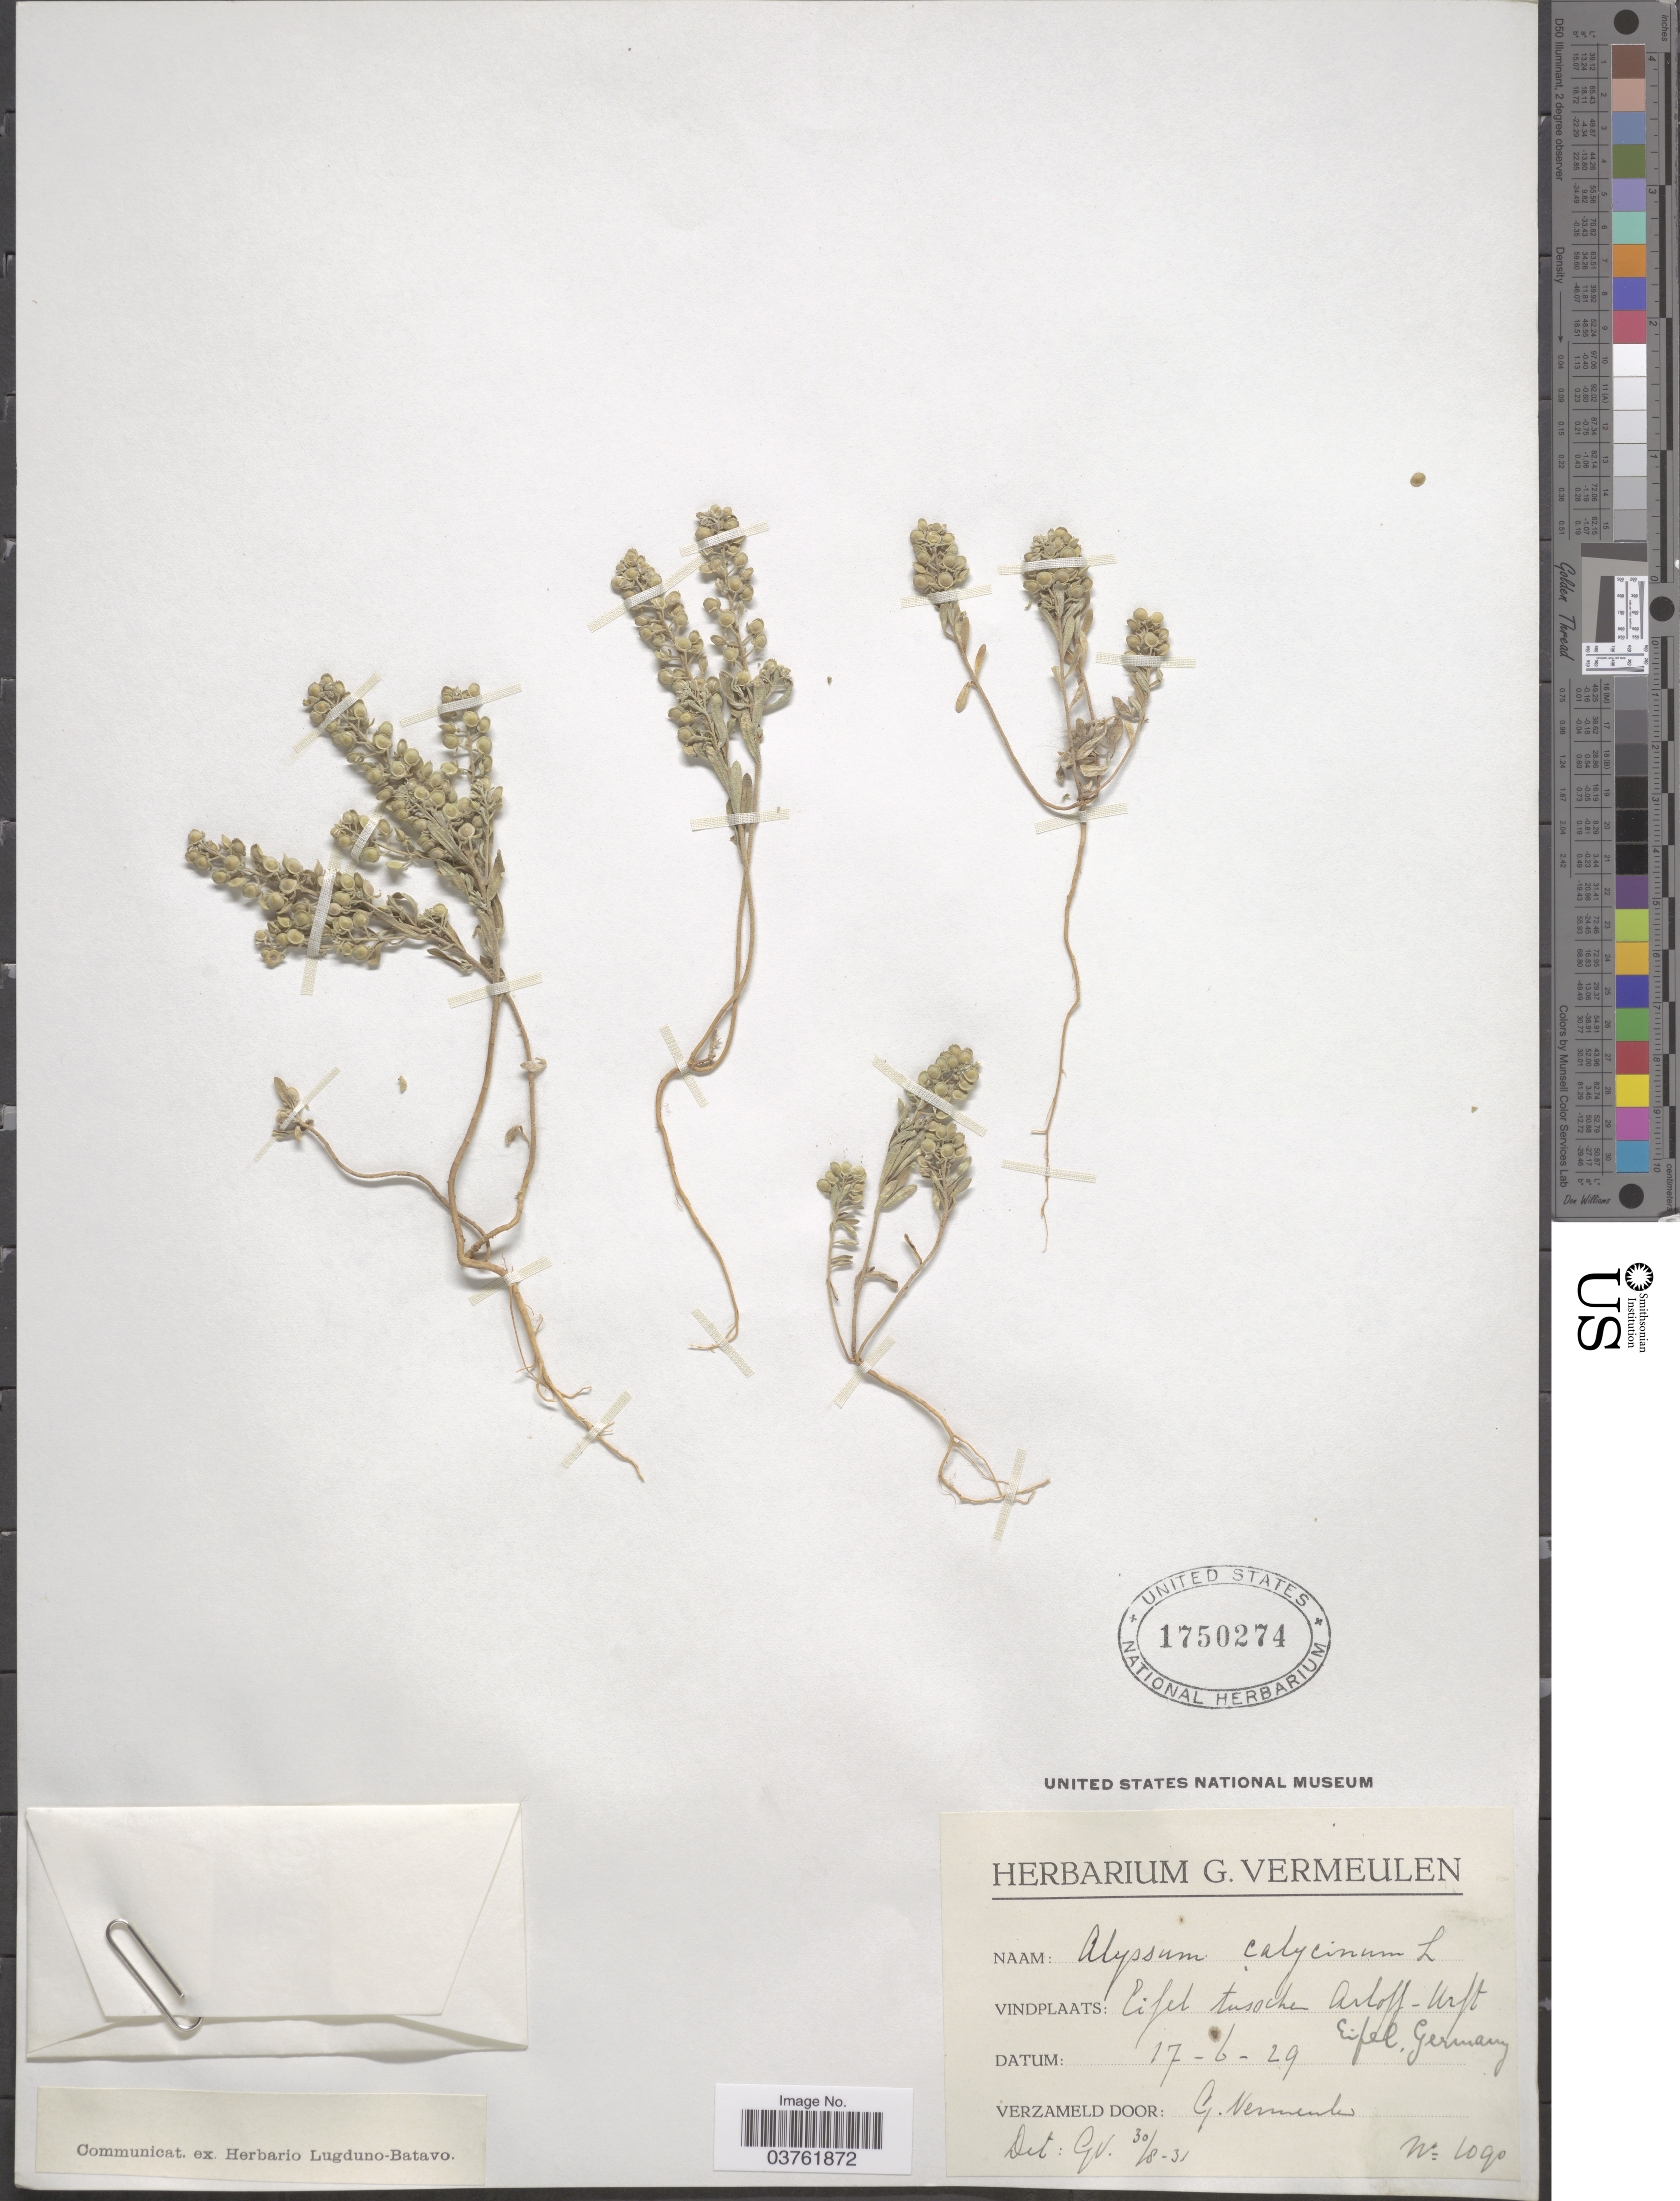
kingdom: Plantae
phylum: Tracheophyta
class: Magnoliopsida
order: Brassicales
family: Brassicaceae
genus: Alyssum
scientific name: Alyssum calycinum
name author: L.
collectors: G. Vermeulen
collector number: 1090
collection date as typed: Transcribed d/m/y: 17/6/29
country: Germany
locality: Eifel tusoche Arloff-Urft, Eifel. [interpreted]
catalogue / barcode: US 1750274